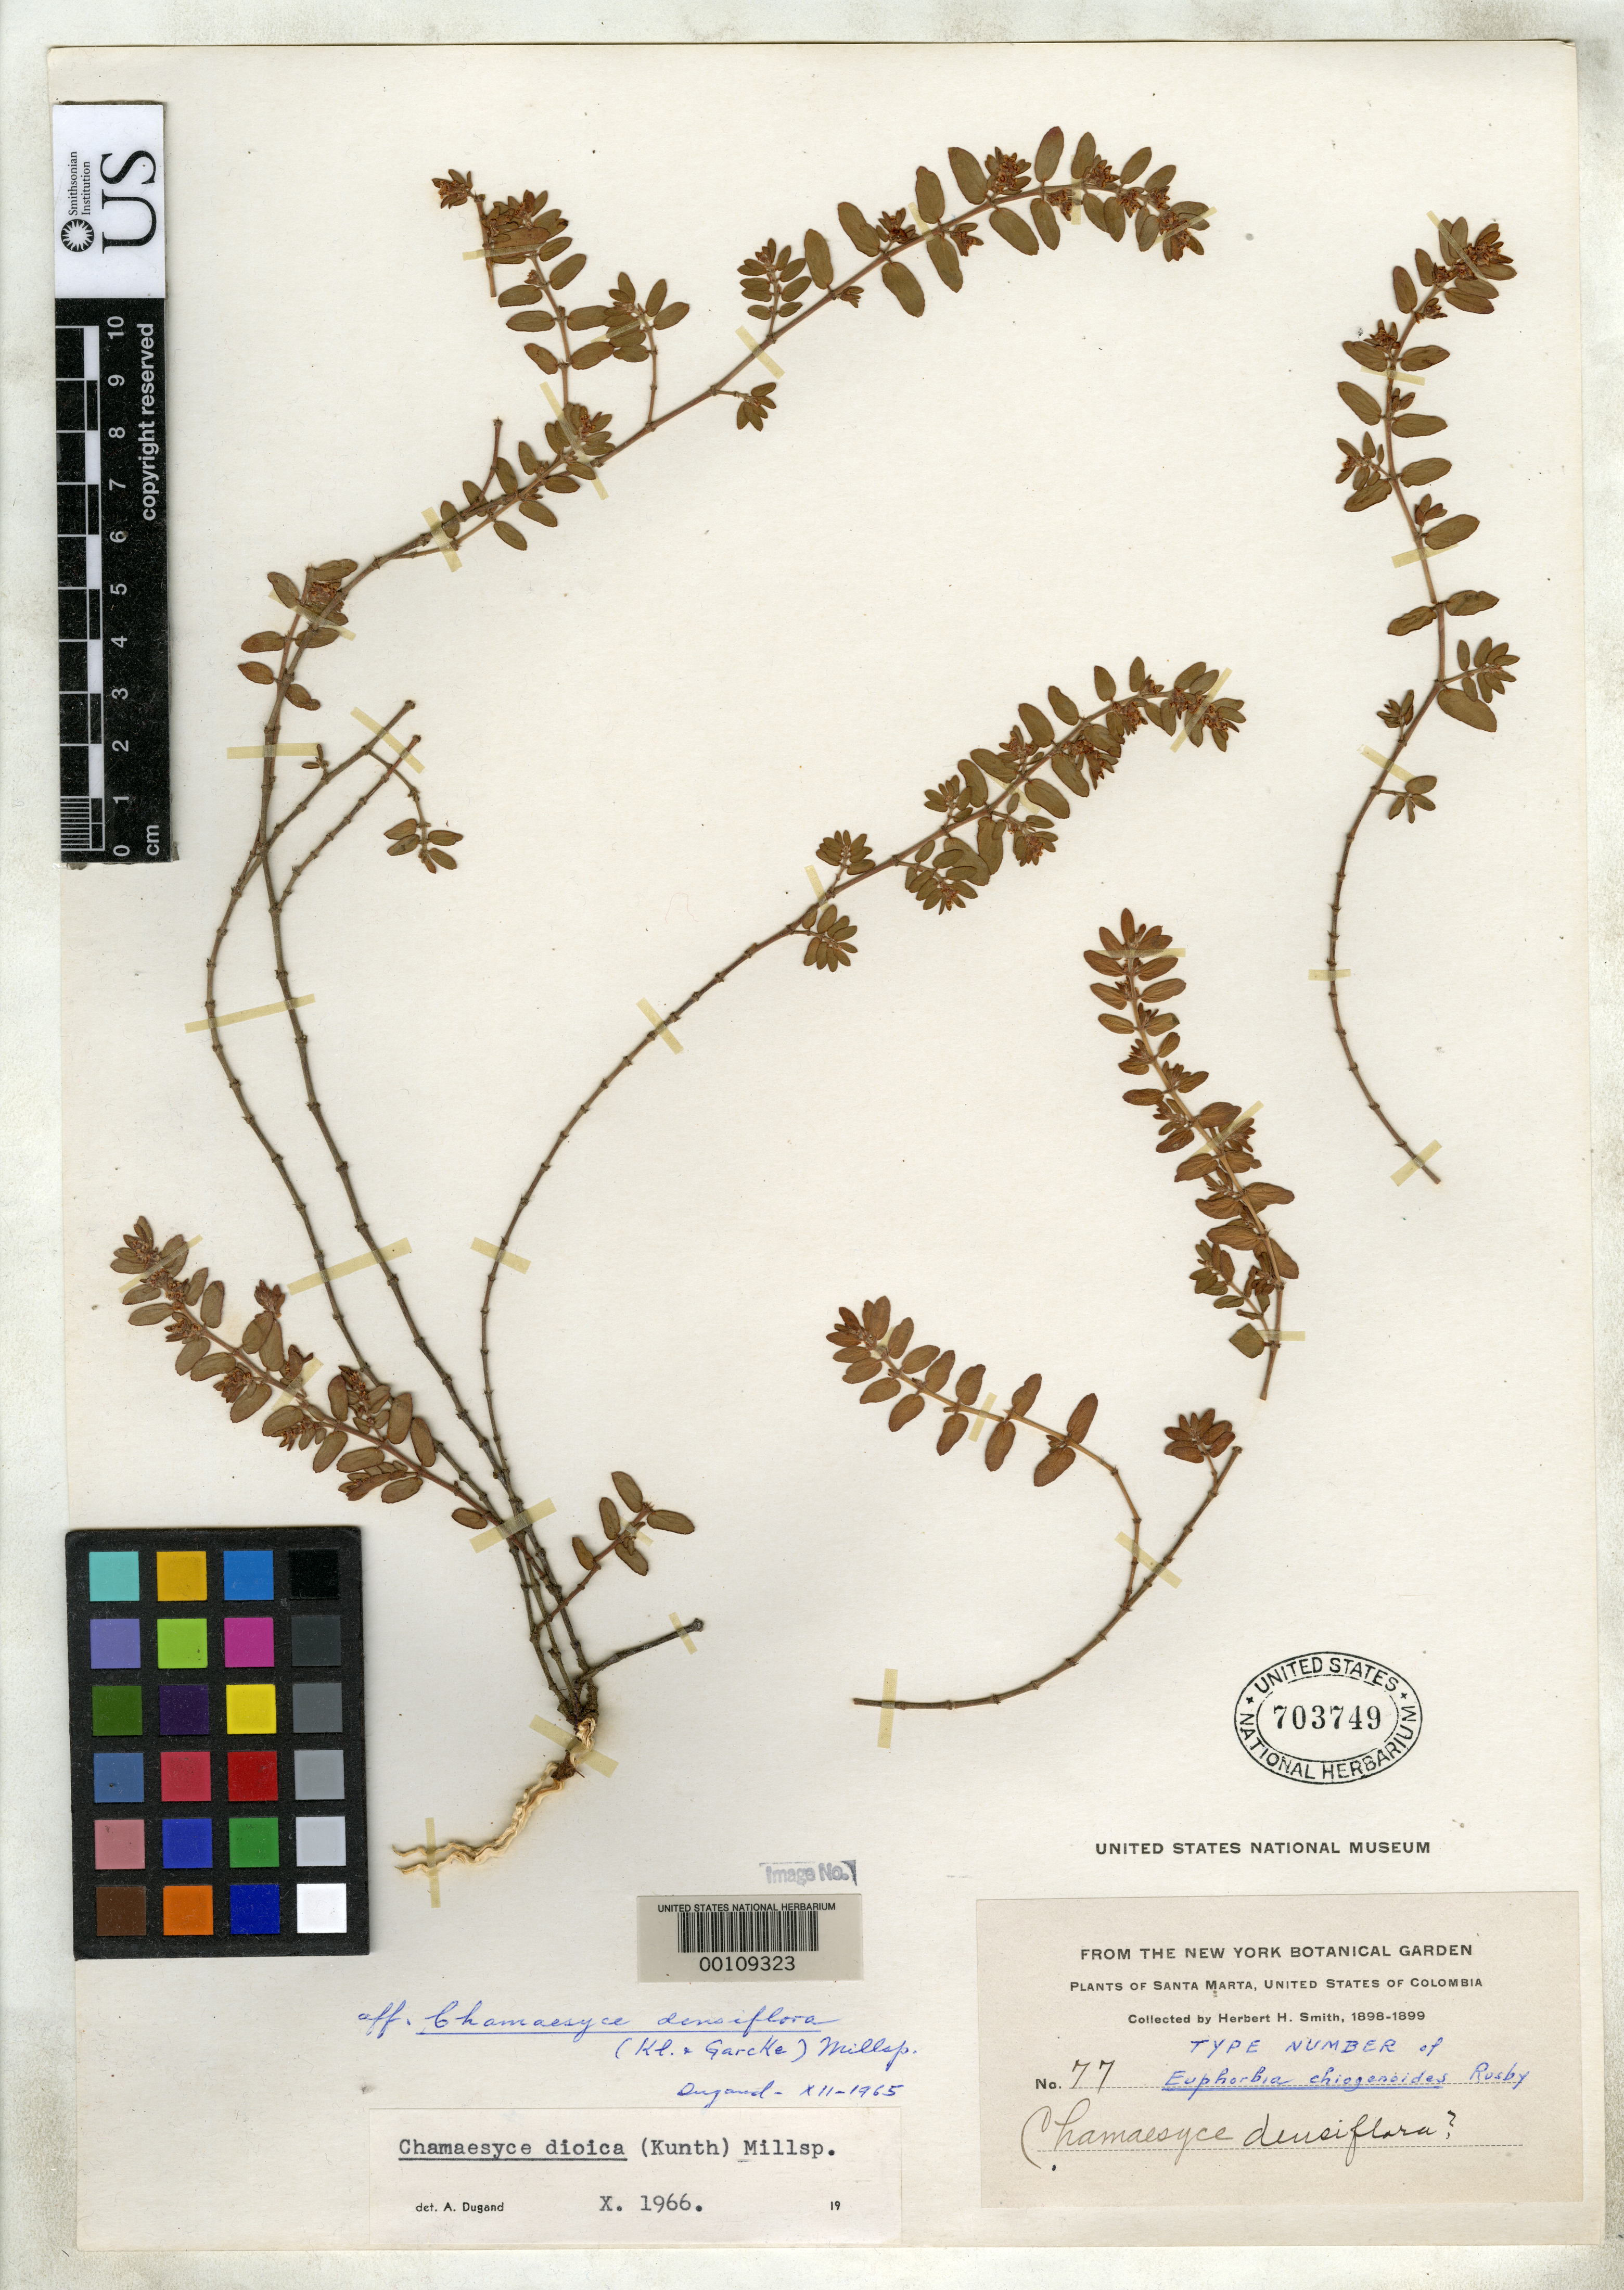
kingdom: Plantae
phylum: Tracheophyta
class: Magnoliopsida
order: Malpighiales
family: Euphorbiaceae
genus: Euphorbia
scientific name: Euphorbia chiogenoides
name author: Rusby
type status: Isotype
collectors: Herbert H. Smith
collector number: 77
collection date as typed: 1898 to -- --- 1899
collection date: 1898/1899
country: Colombia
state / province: Magdalena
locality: Santa Marta.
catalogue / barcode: US 703749